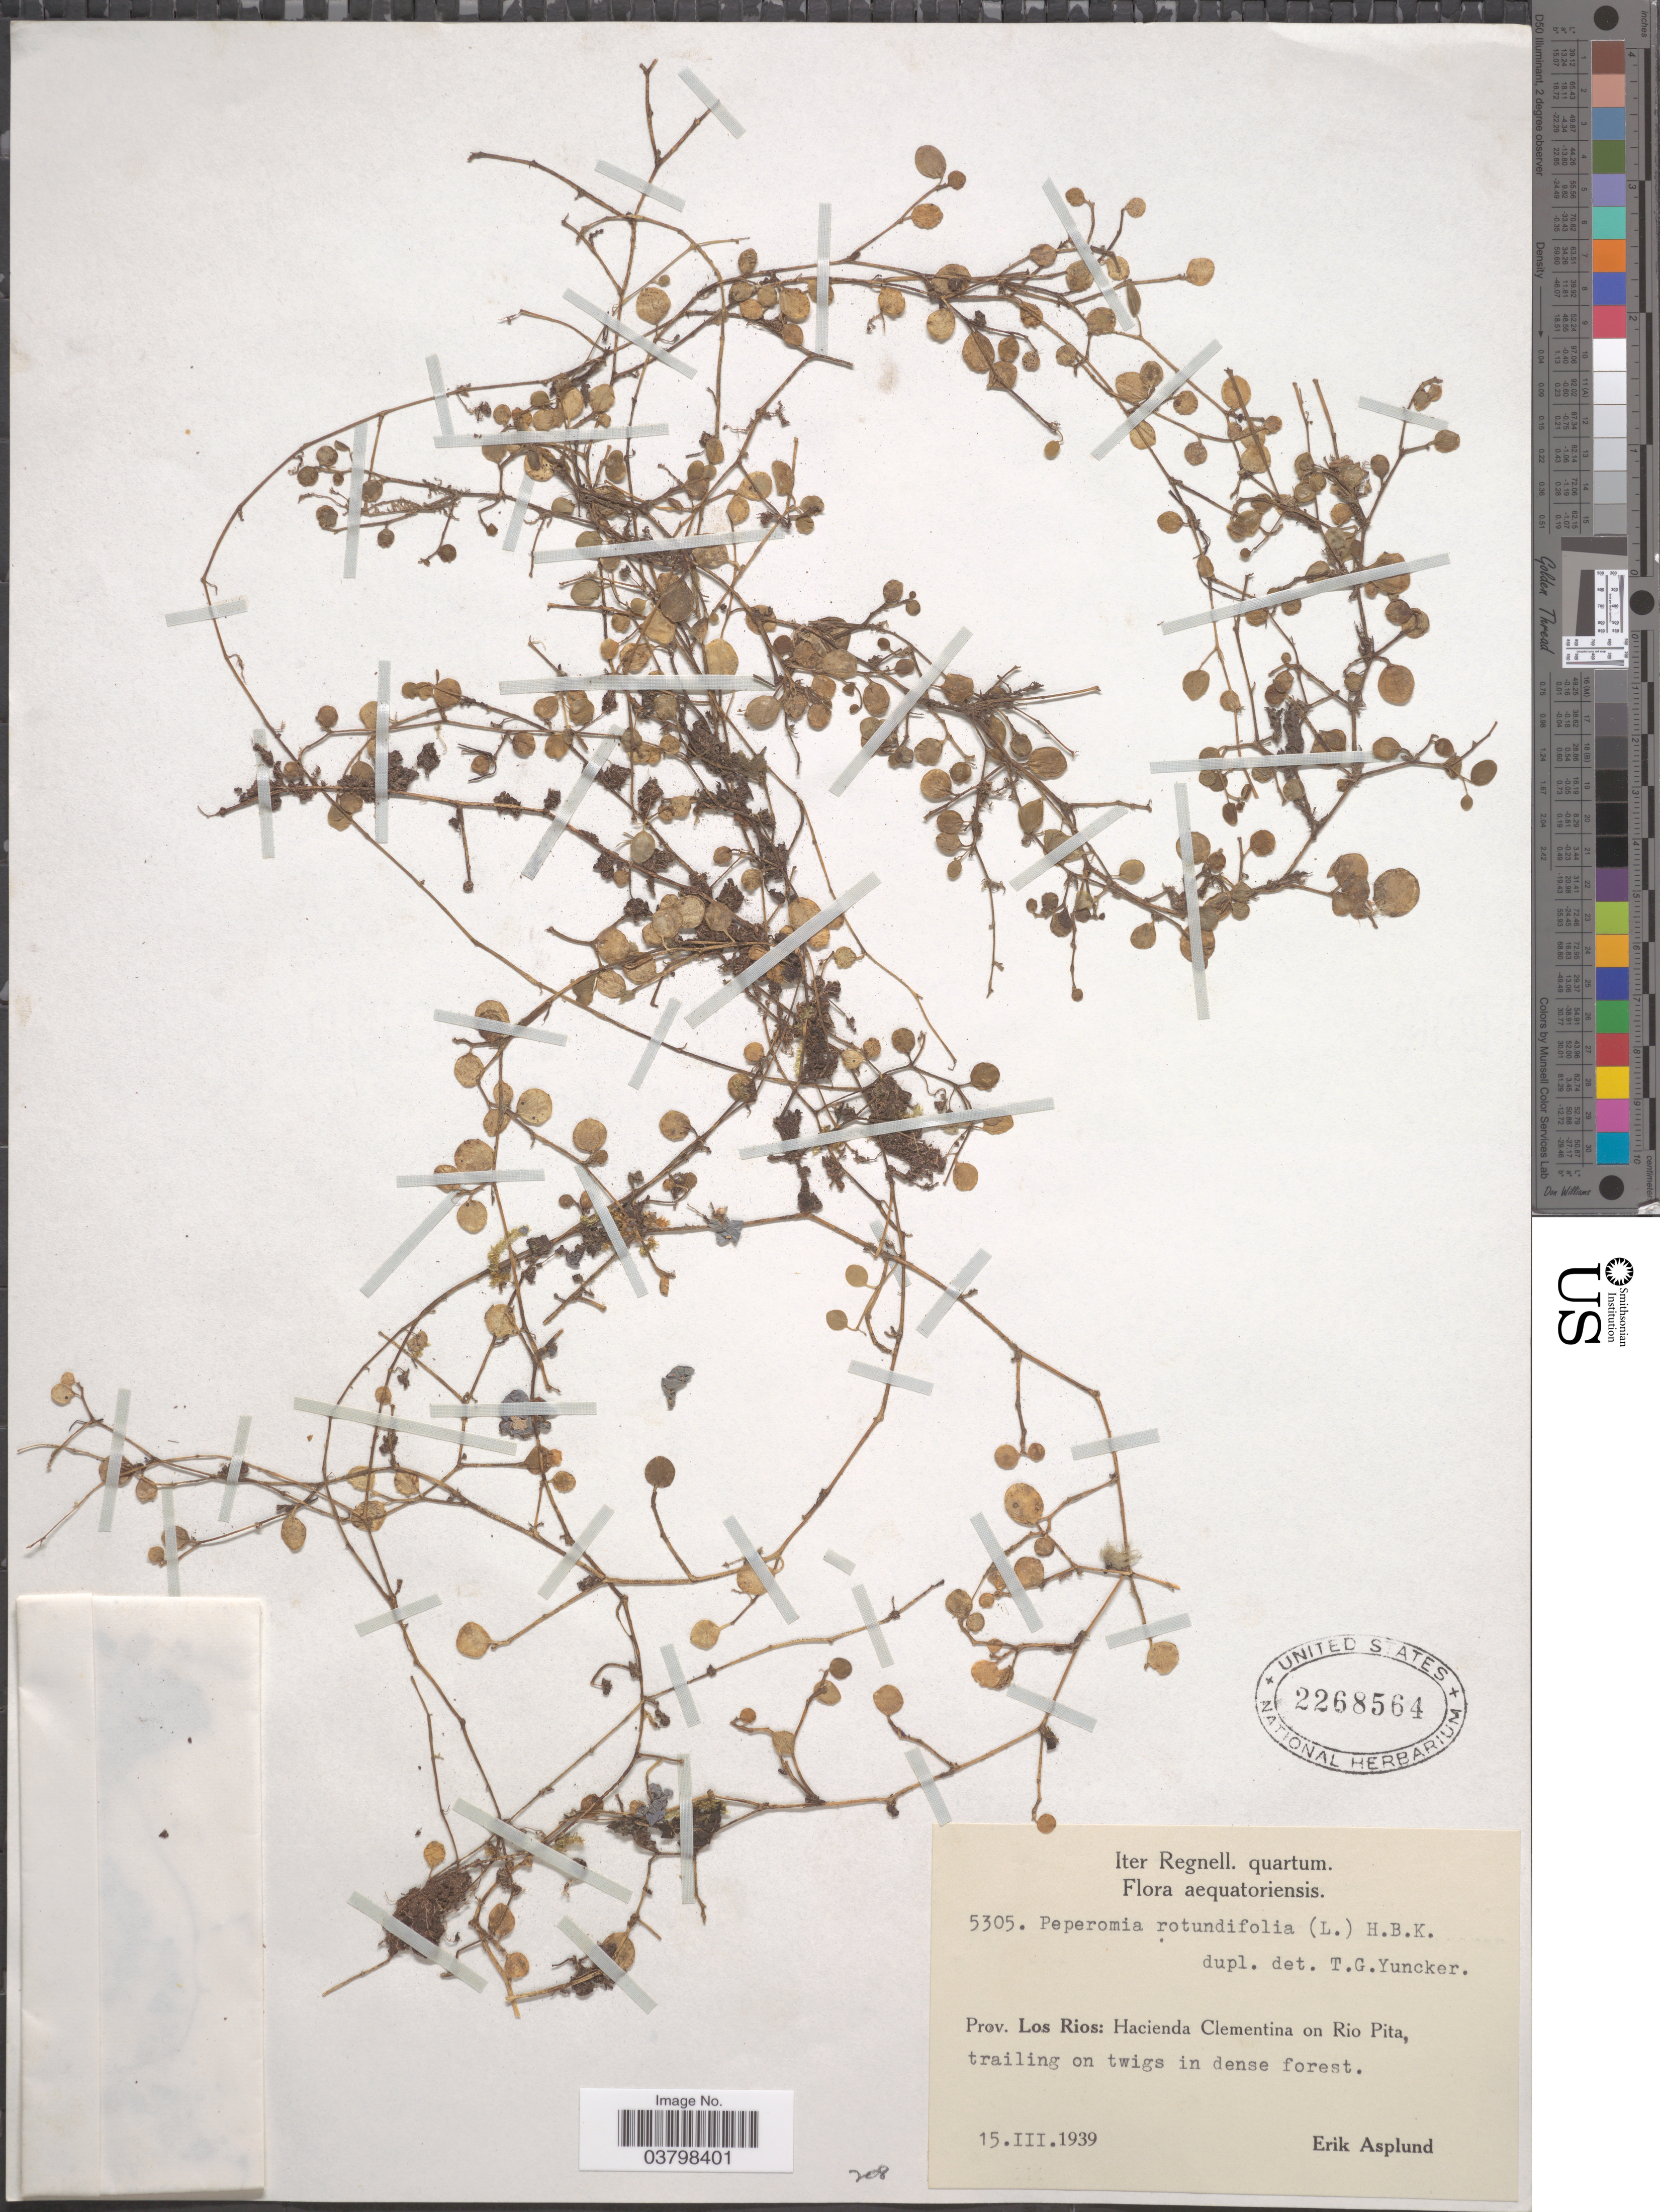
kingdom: Plantae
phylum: Tracheophyta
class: Magnoliopsida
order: Piperales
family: Piperaceae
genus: Peperomia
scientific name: Peperomia rotundifolia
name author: (L.) Kunth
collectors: E. Asplund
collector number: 5305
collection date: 1939-03-15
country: Ecuador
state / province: Los Ríos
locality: Hacienda Clementina on Rio Pita, trailing on twigs in dense forest.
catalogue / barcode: US 2268564